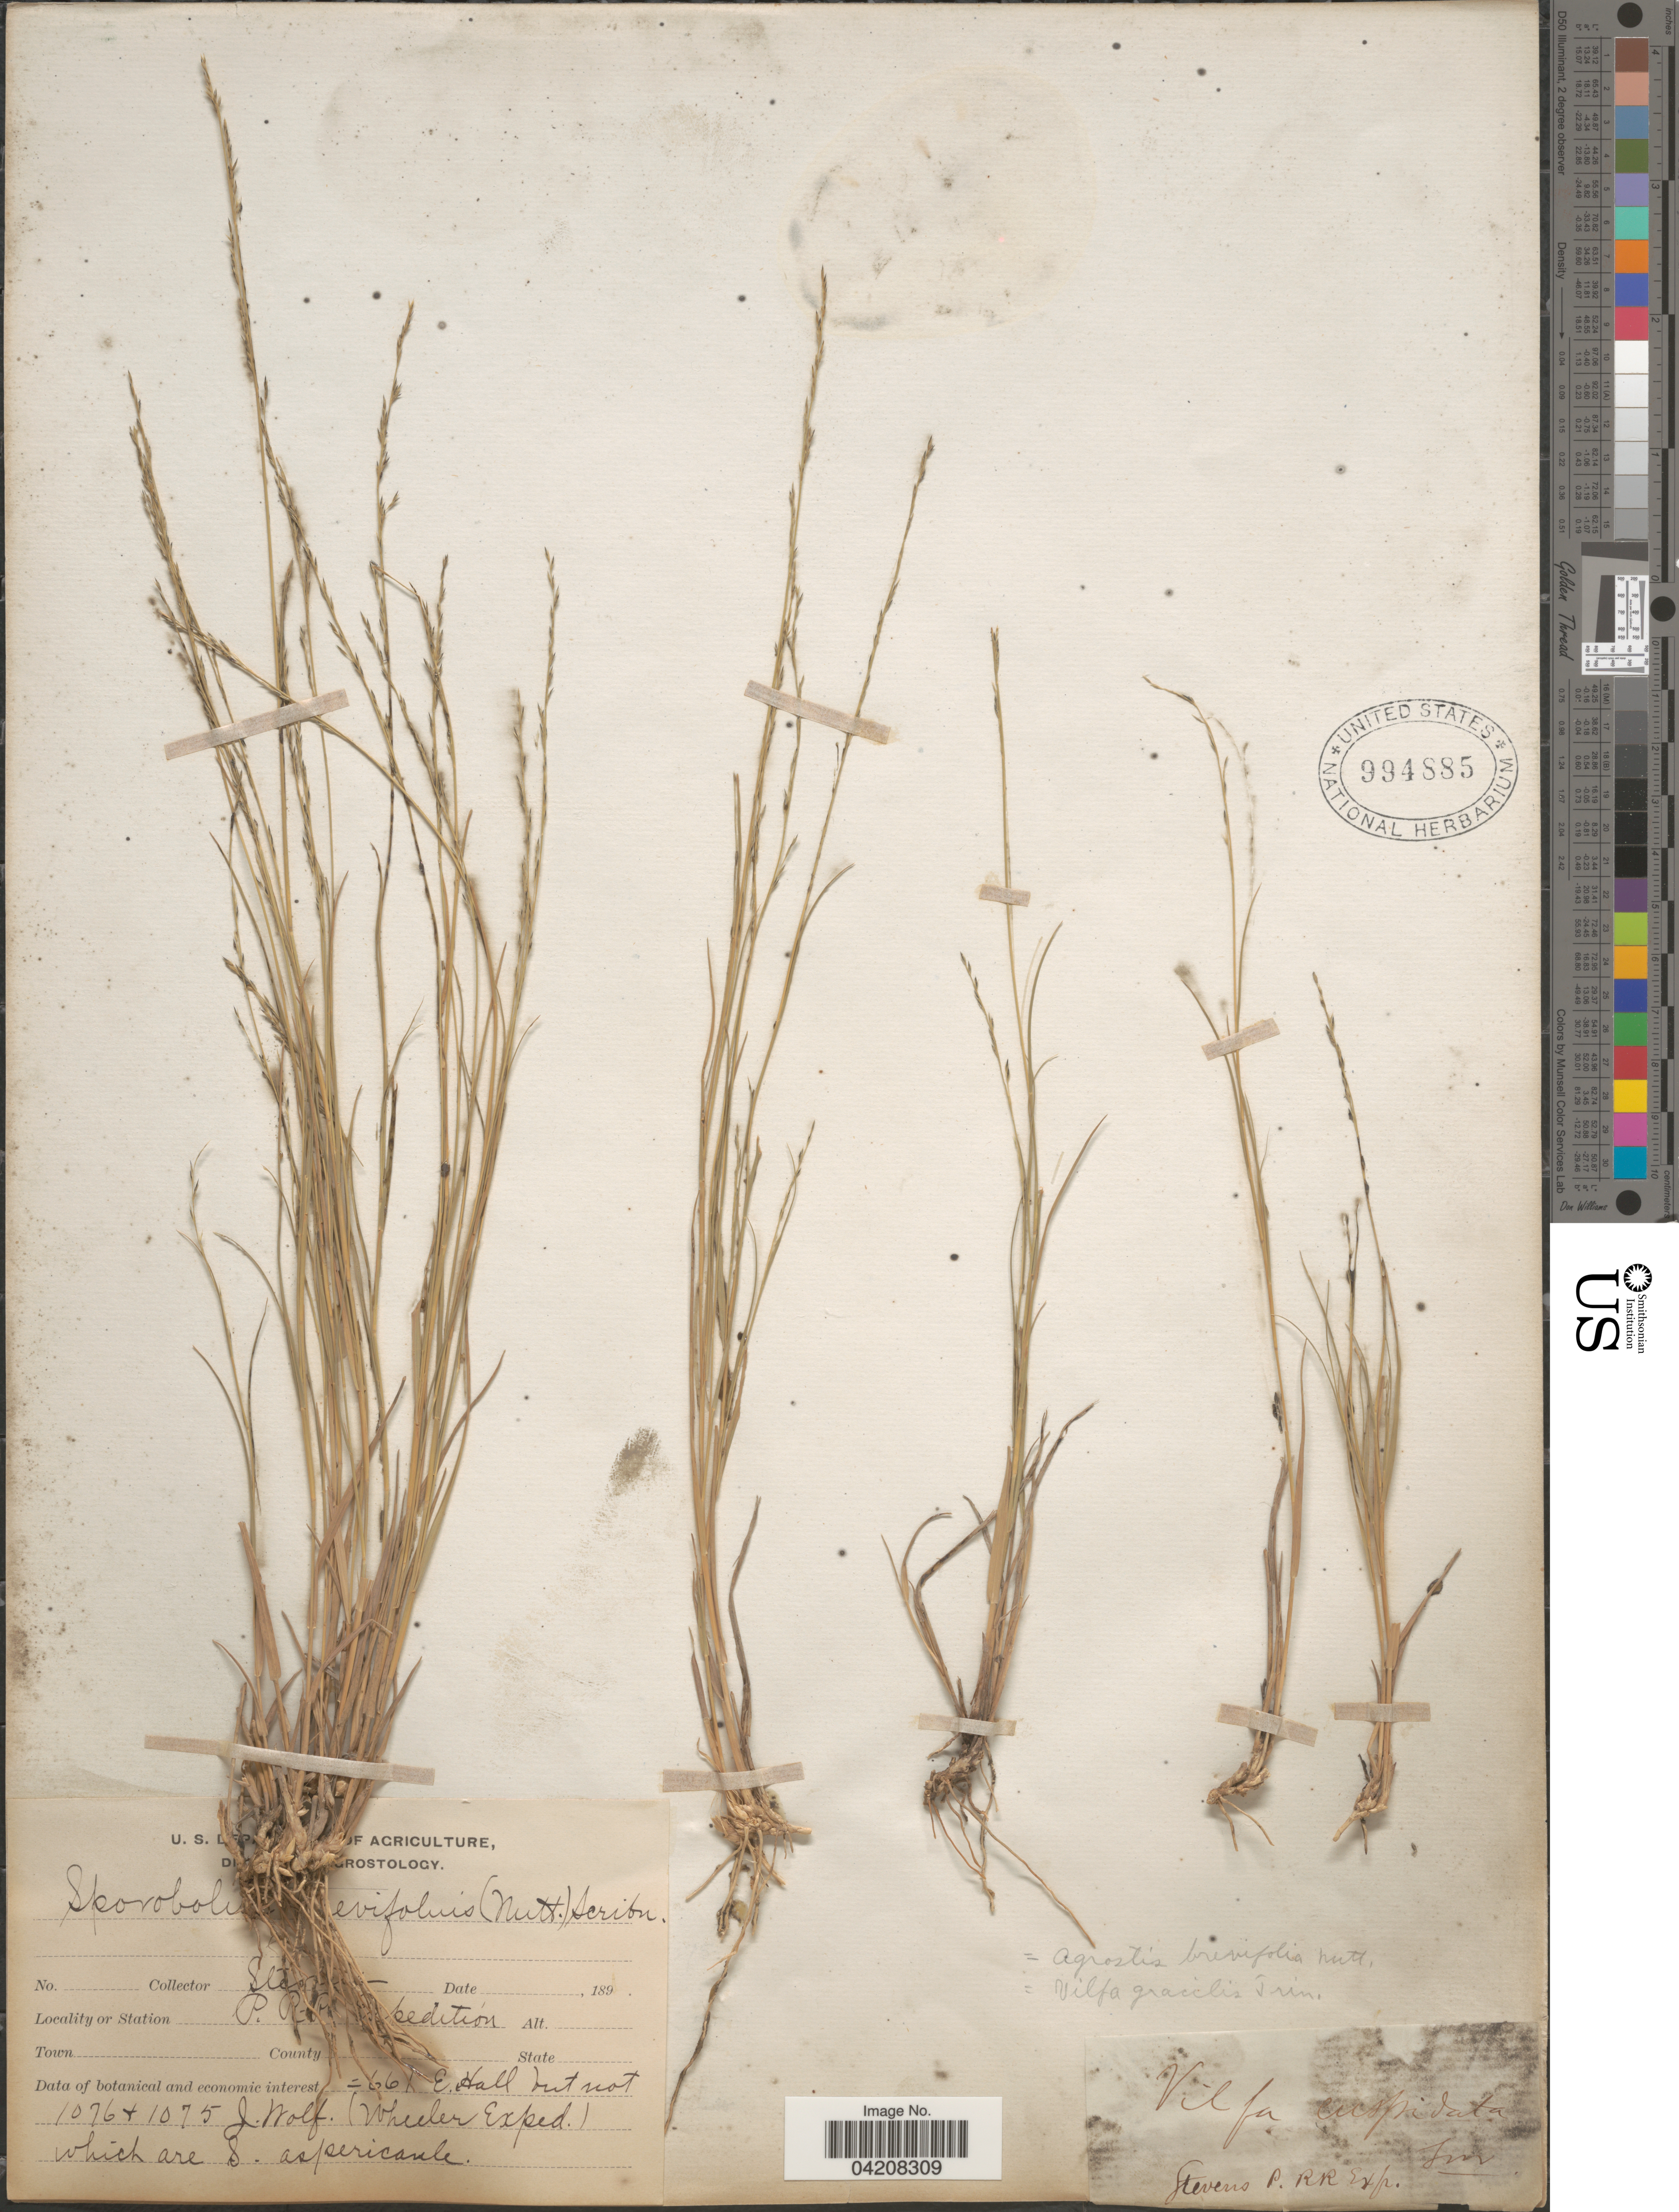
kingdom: Plantae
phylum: Tracheophyta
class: Liliopsida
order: Poales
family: Poaceae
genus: Muhlenbergia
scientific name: Muhlenbergia cuspidata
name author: (Torr. ex Hook.) Rydb.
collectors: -. Stevens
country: United States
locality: P. RR Exp.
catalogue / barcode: US 994885